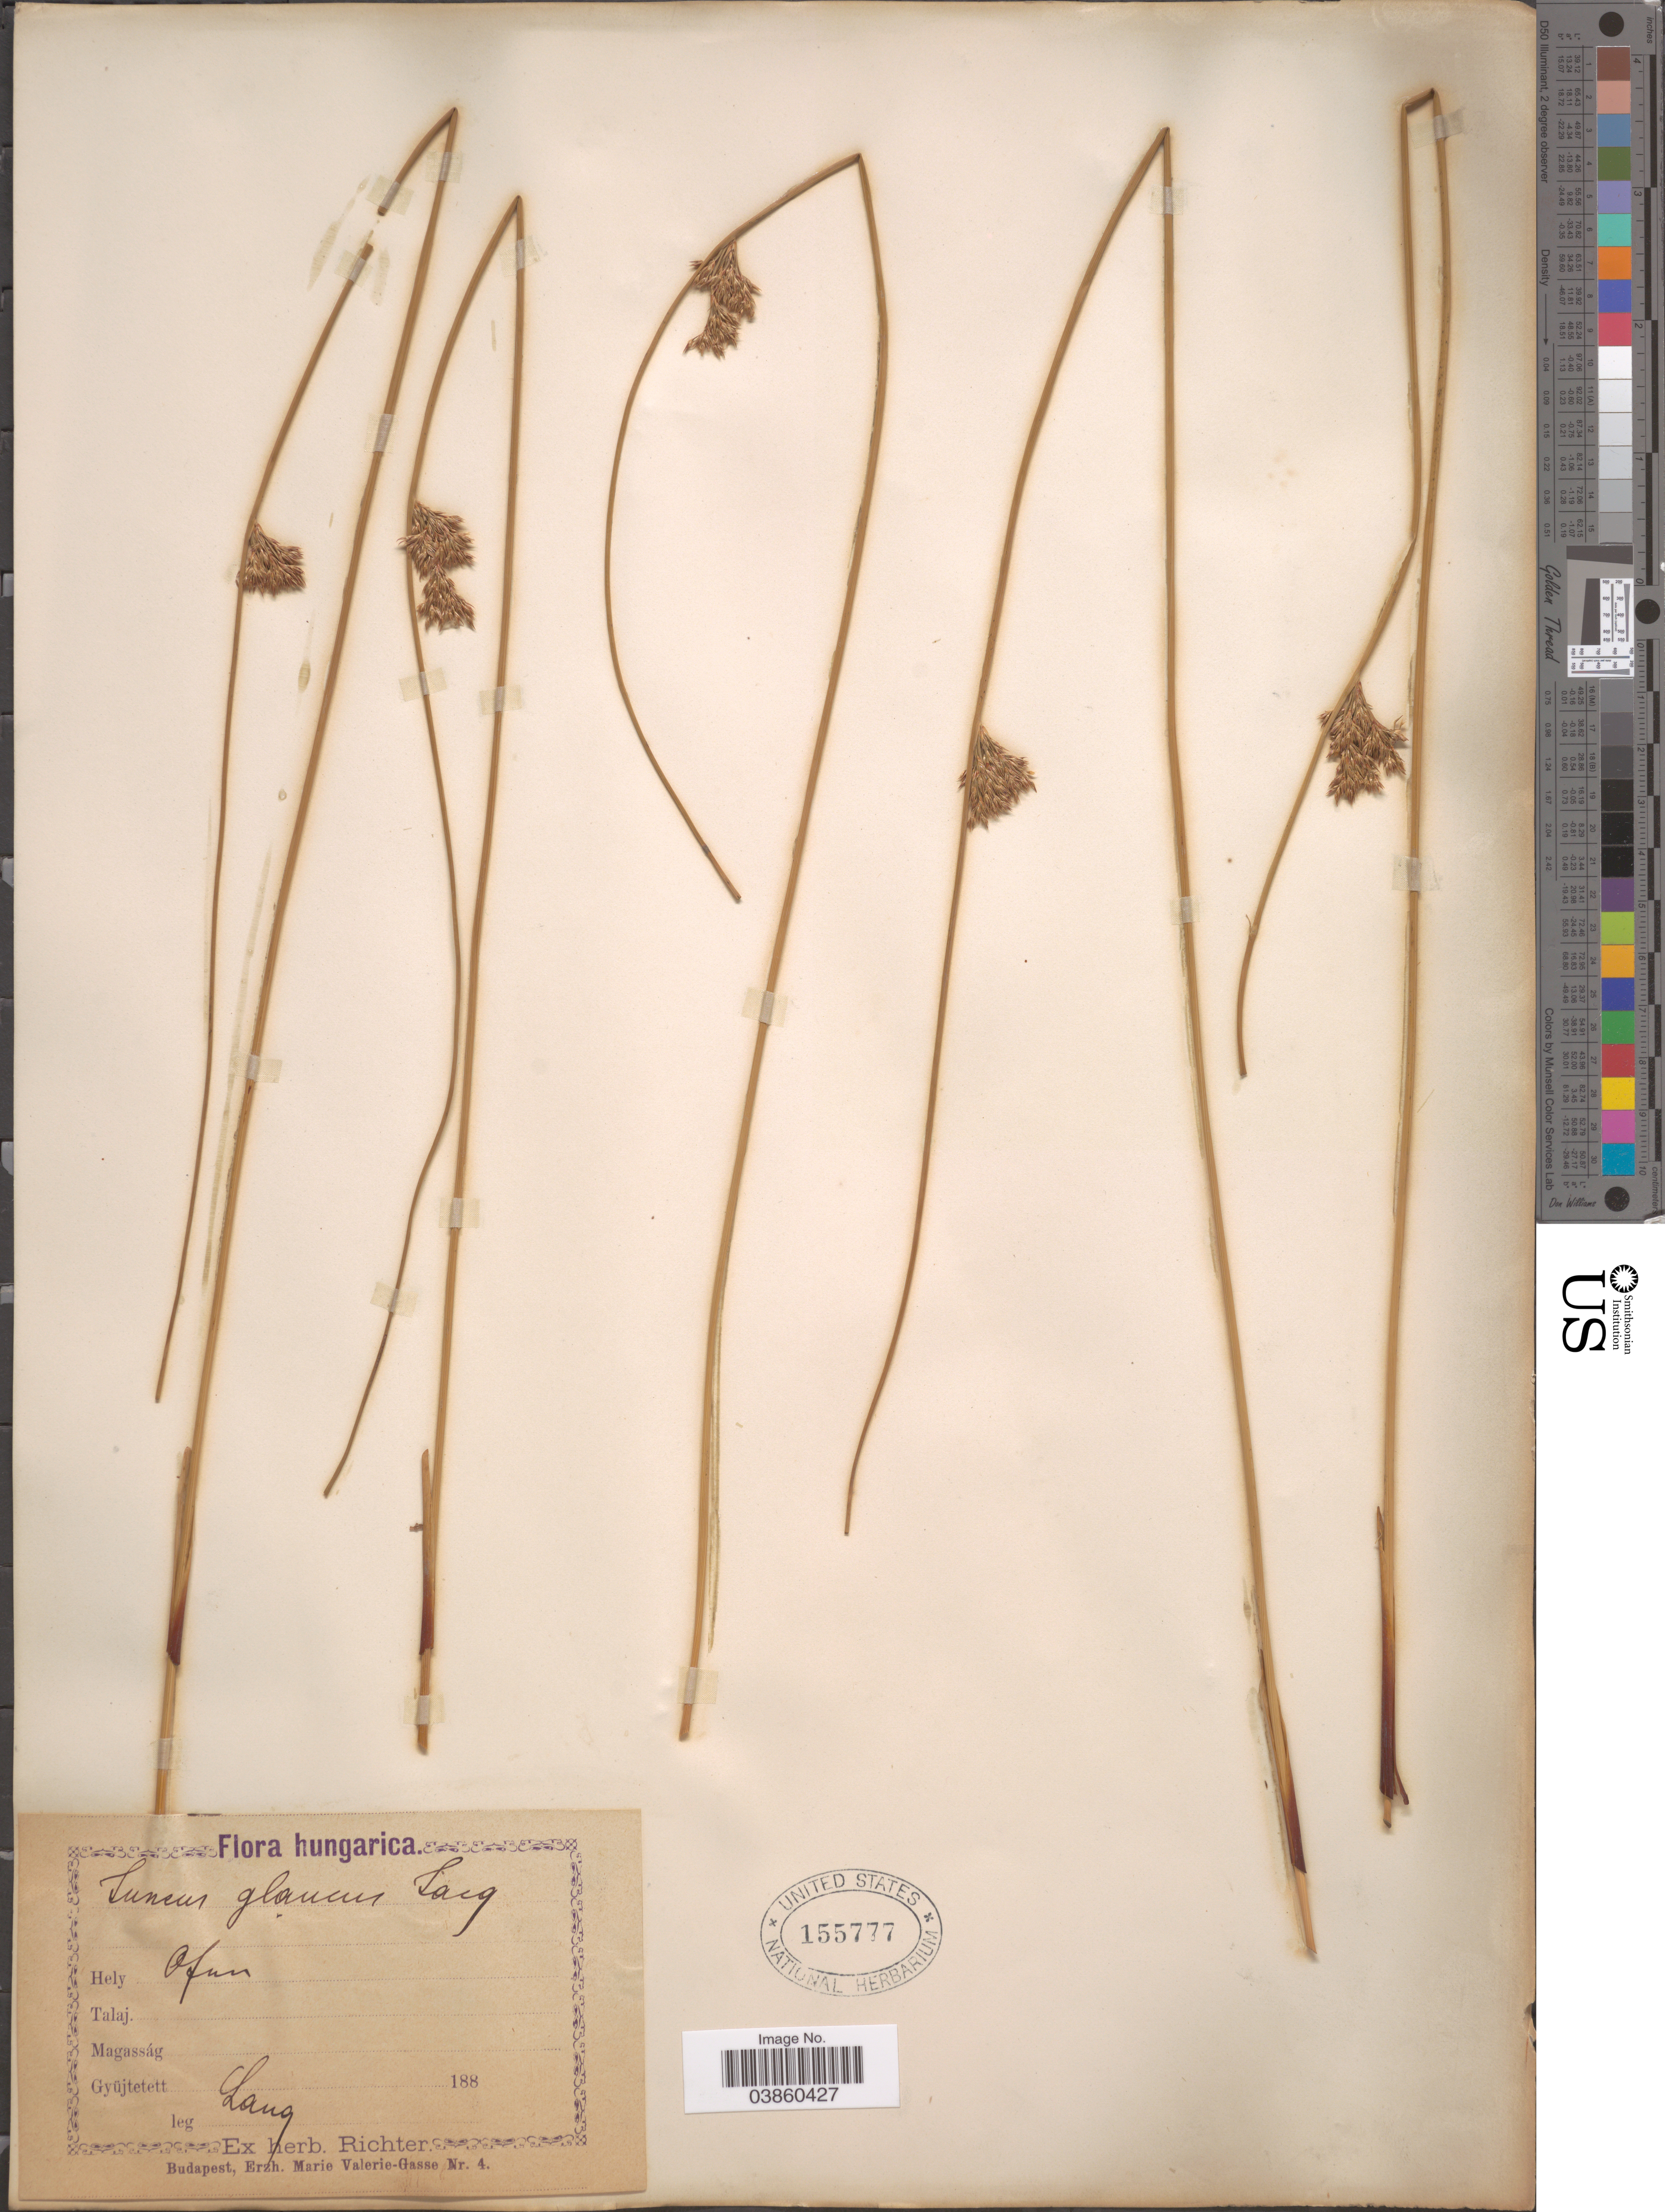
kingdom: Plantae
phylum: Tracheophyta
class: Liliopsida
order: Poales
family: Juncaceae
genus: Juncus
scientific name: Juncus glaucus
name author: Ehrh.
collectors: -- Lang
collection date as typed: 188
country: Hungary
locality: Hungarica.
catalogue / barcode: US 155777